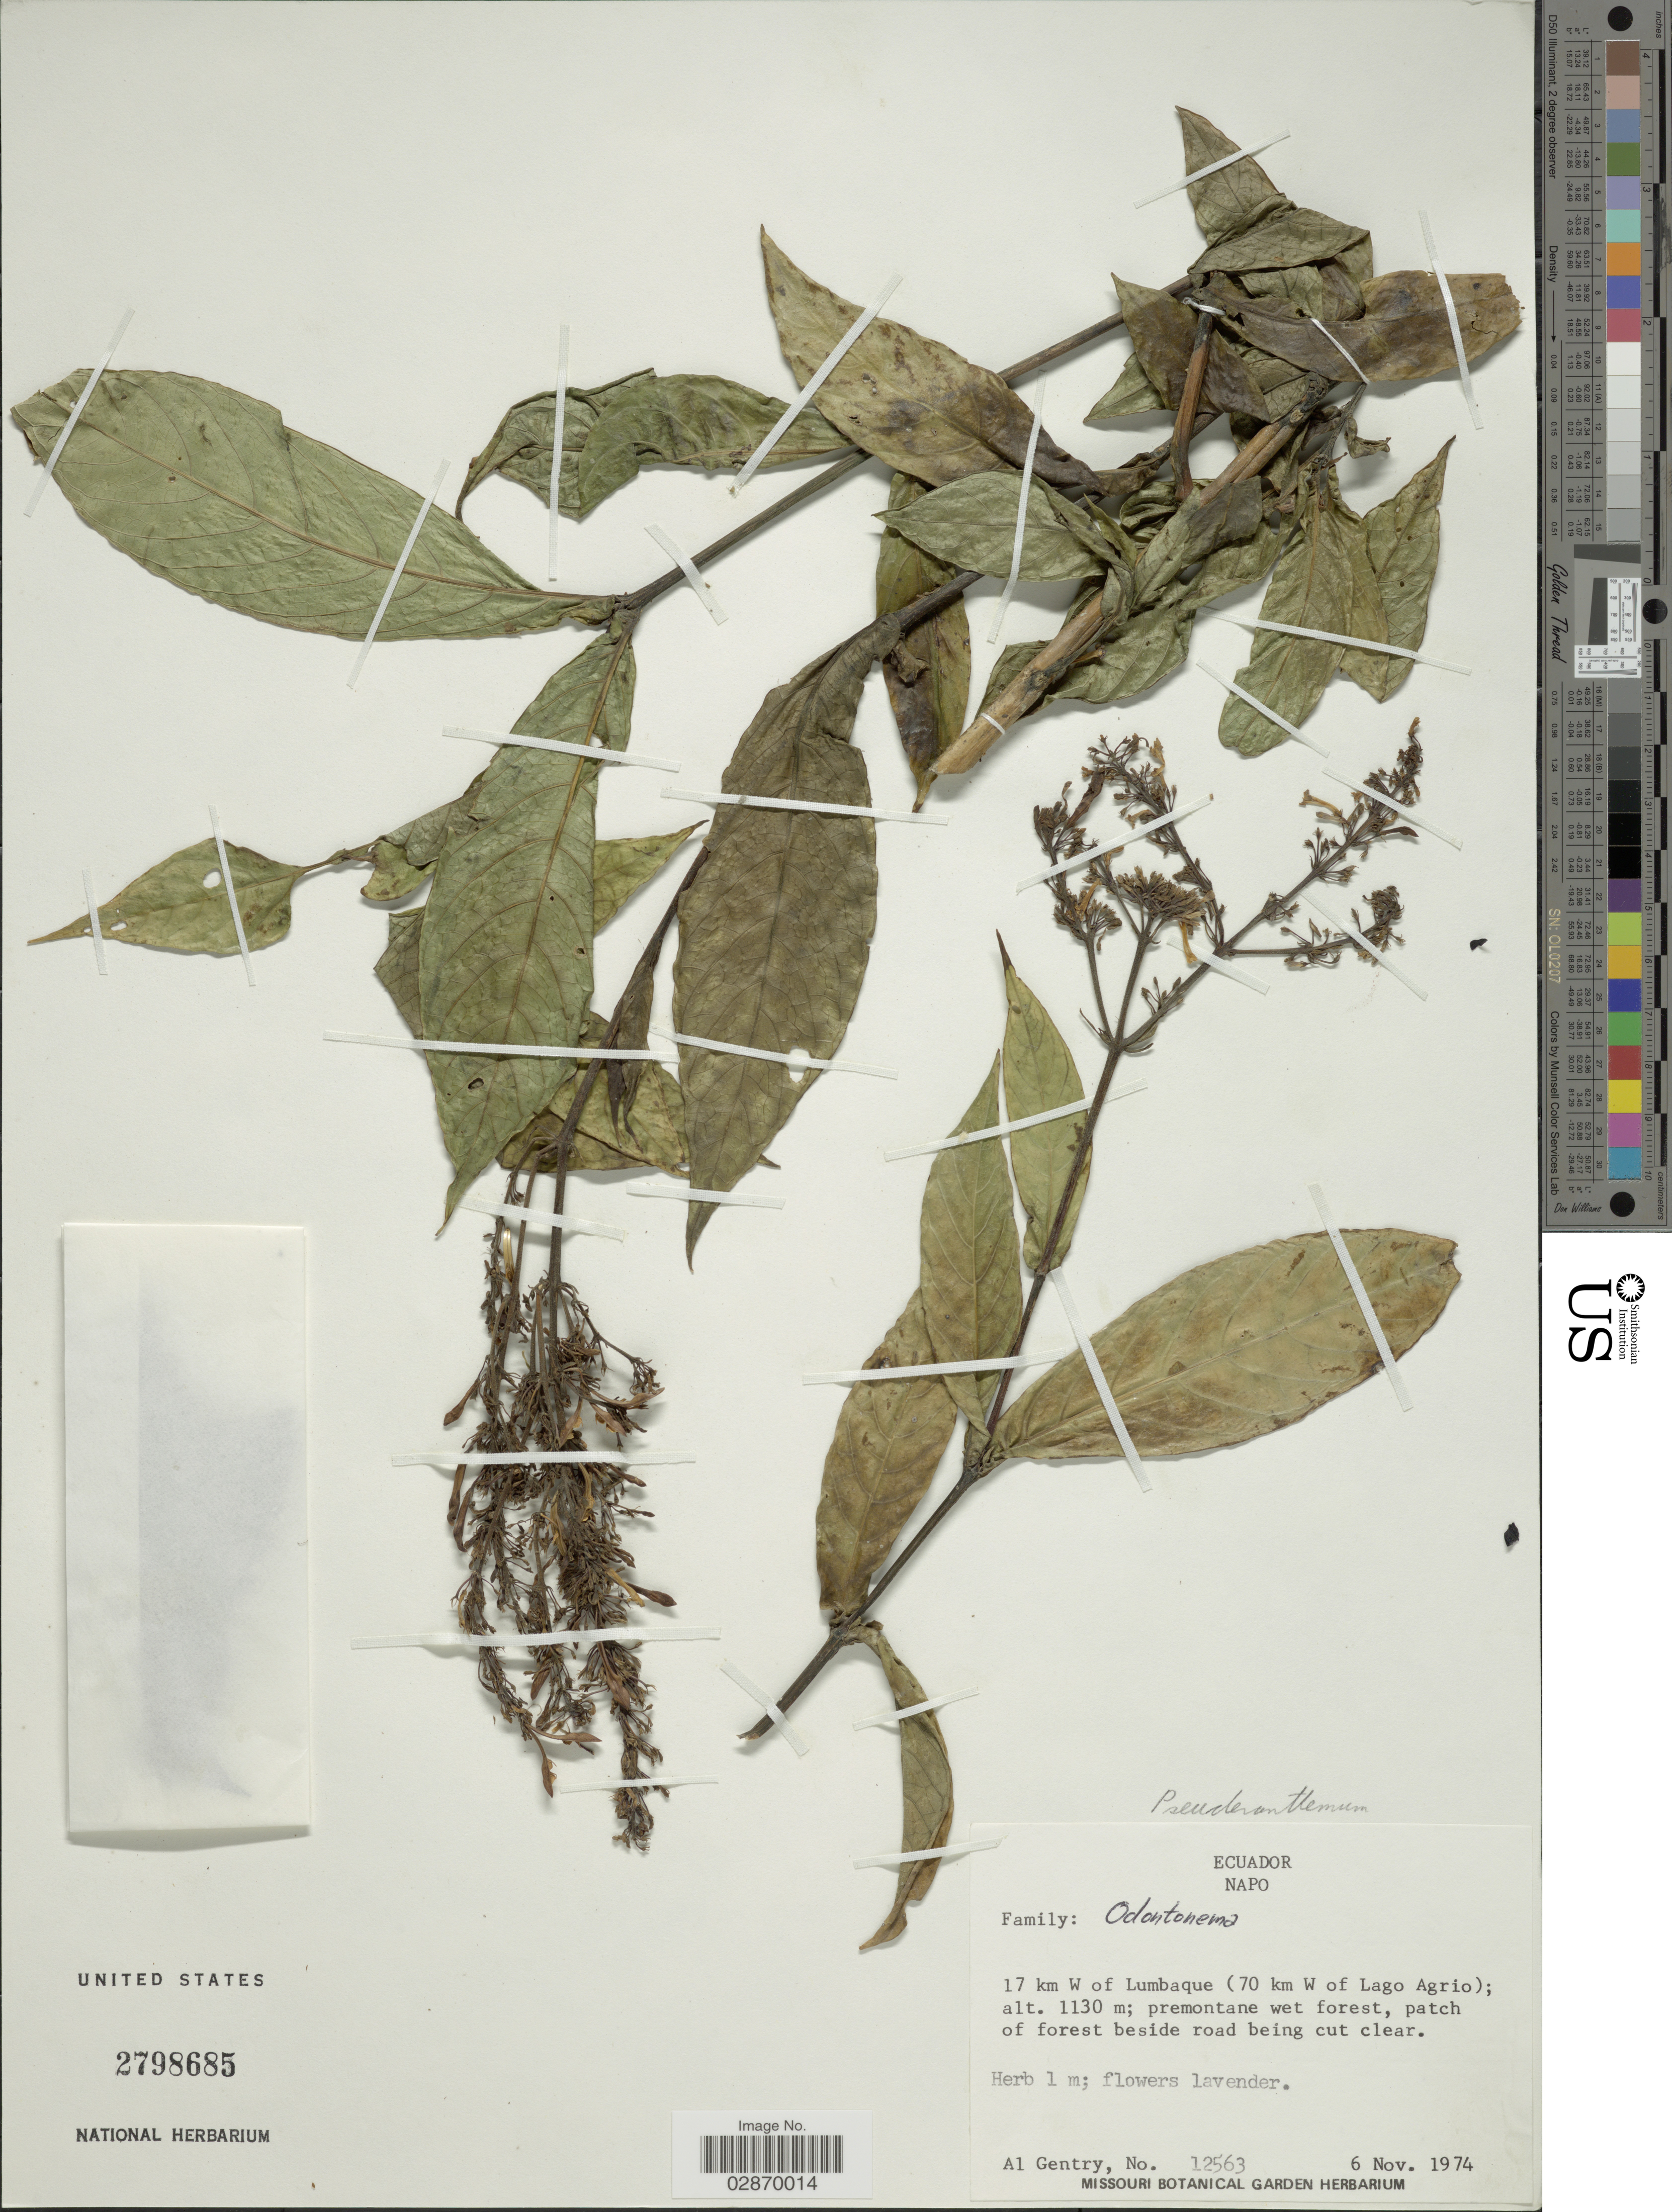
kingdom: Plantae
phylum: Tracheophyta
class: Magnoliopsida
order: Lamiales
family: Acanthaceae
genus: Pseuderanthemum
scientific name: Pseuderanthemum hookerianum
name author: (Nees) V.M. Baum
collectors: A. H. Gentry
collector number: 12563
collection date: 1974-11-06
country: Ecuador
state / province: Napo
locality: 17 km W of Lumbaque (70 km W of Lago Agrio).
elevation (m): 1130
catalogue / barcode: US 2798685